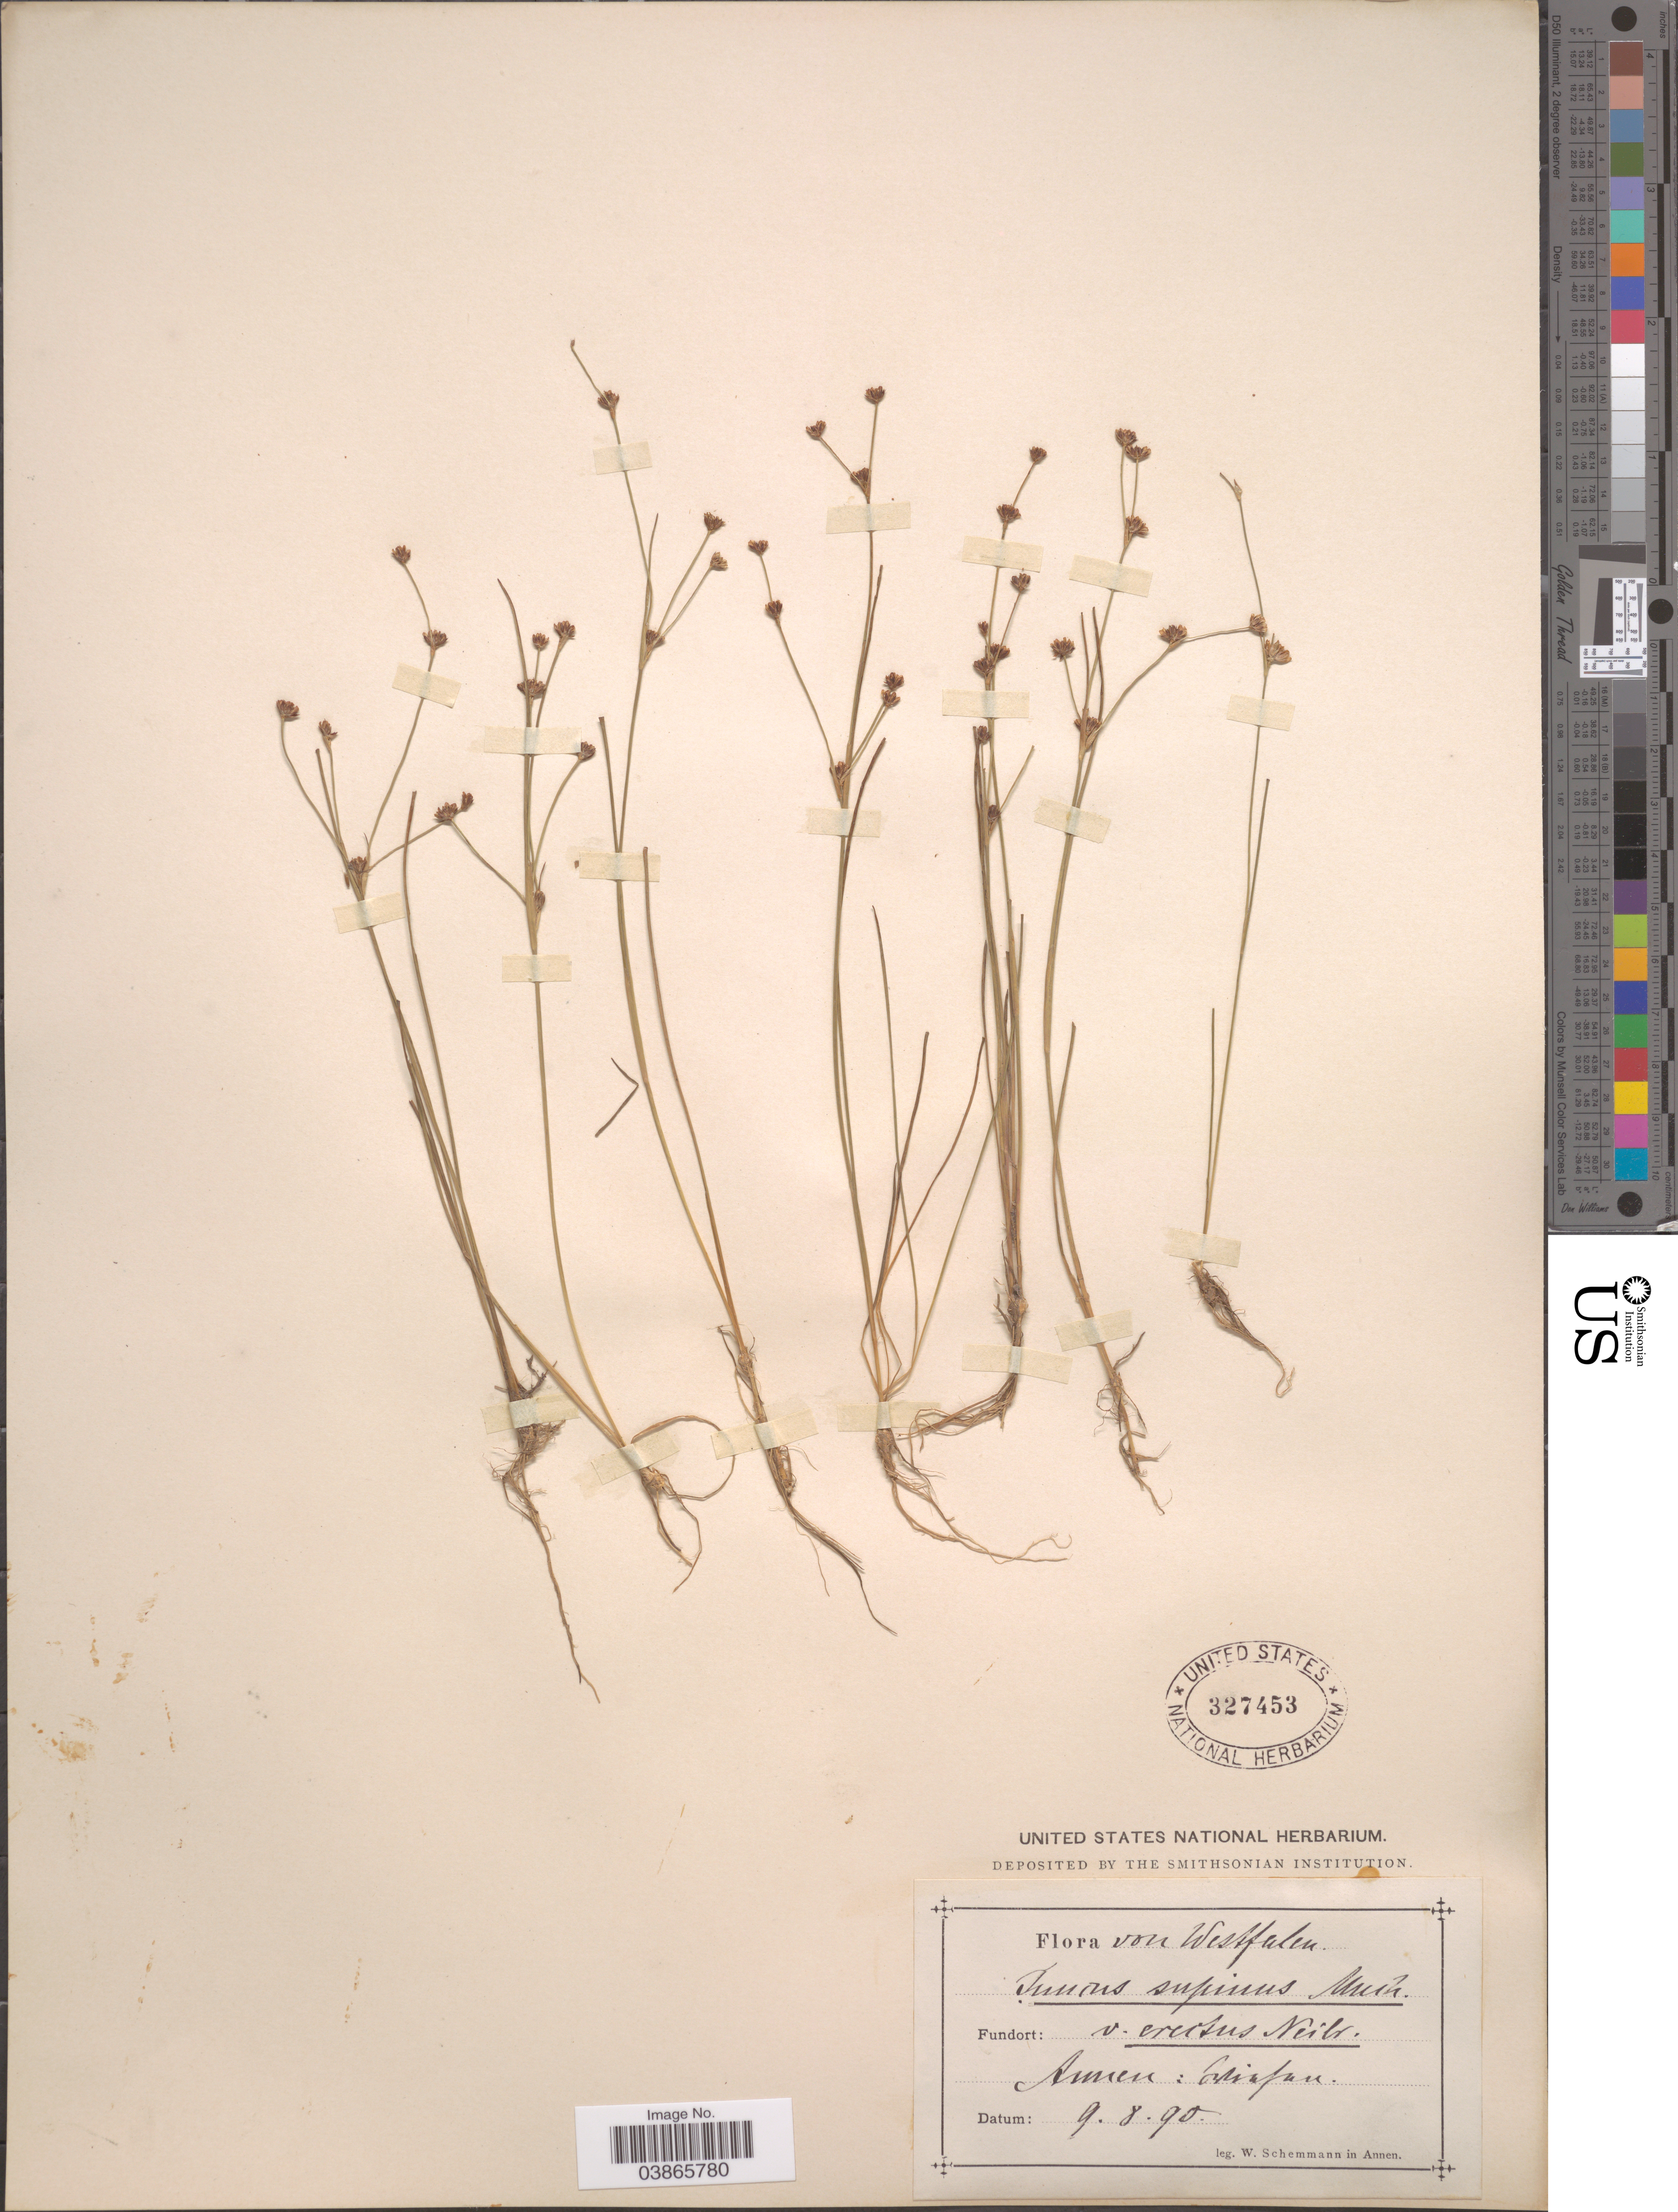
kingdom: Plantae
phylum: Tracheophyta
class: Liliopsida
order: Poales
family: Juncaceae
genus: Juncus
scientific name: Juncus supinus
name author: Moench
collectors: W. Schemmann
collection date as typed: Transcribed d/m/y: 9/8/90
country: Germany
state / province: Nordrhein-Westfalen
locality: Westfalen. Annen: Ishiafan. [interpreted]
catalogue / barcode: US 327453